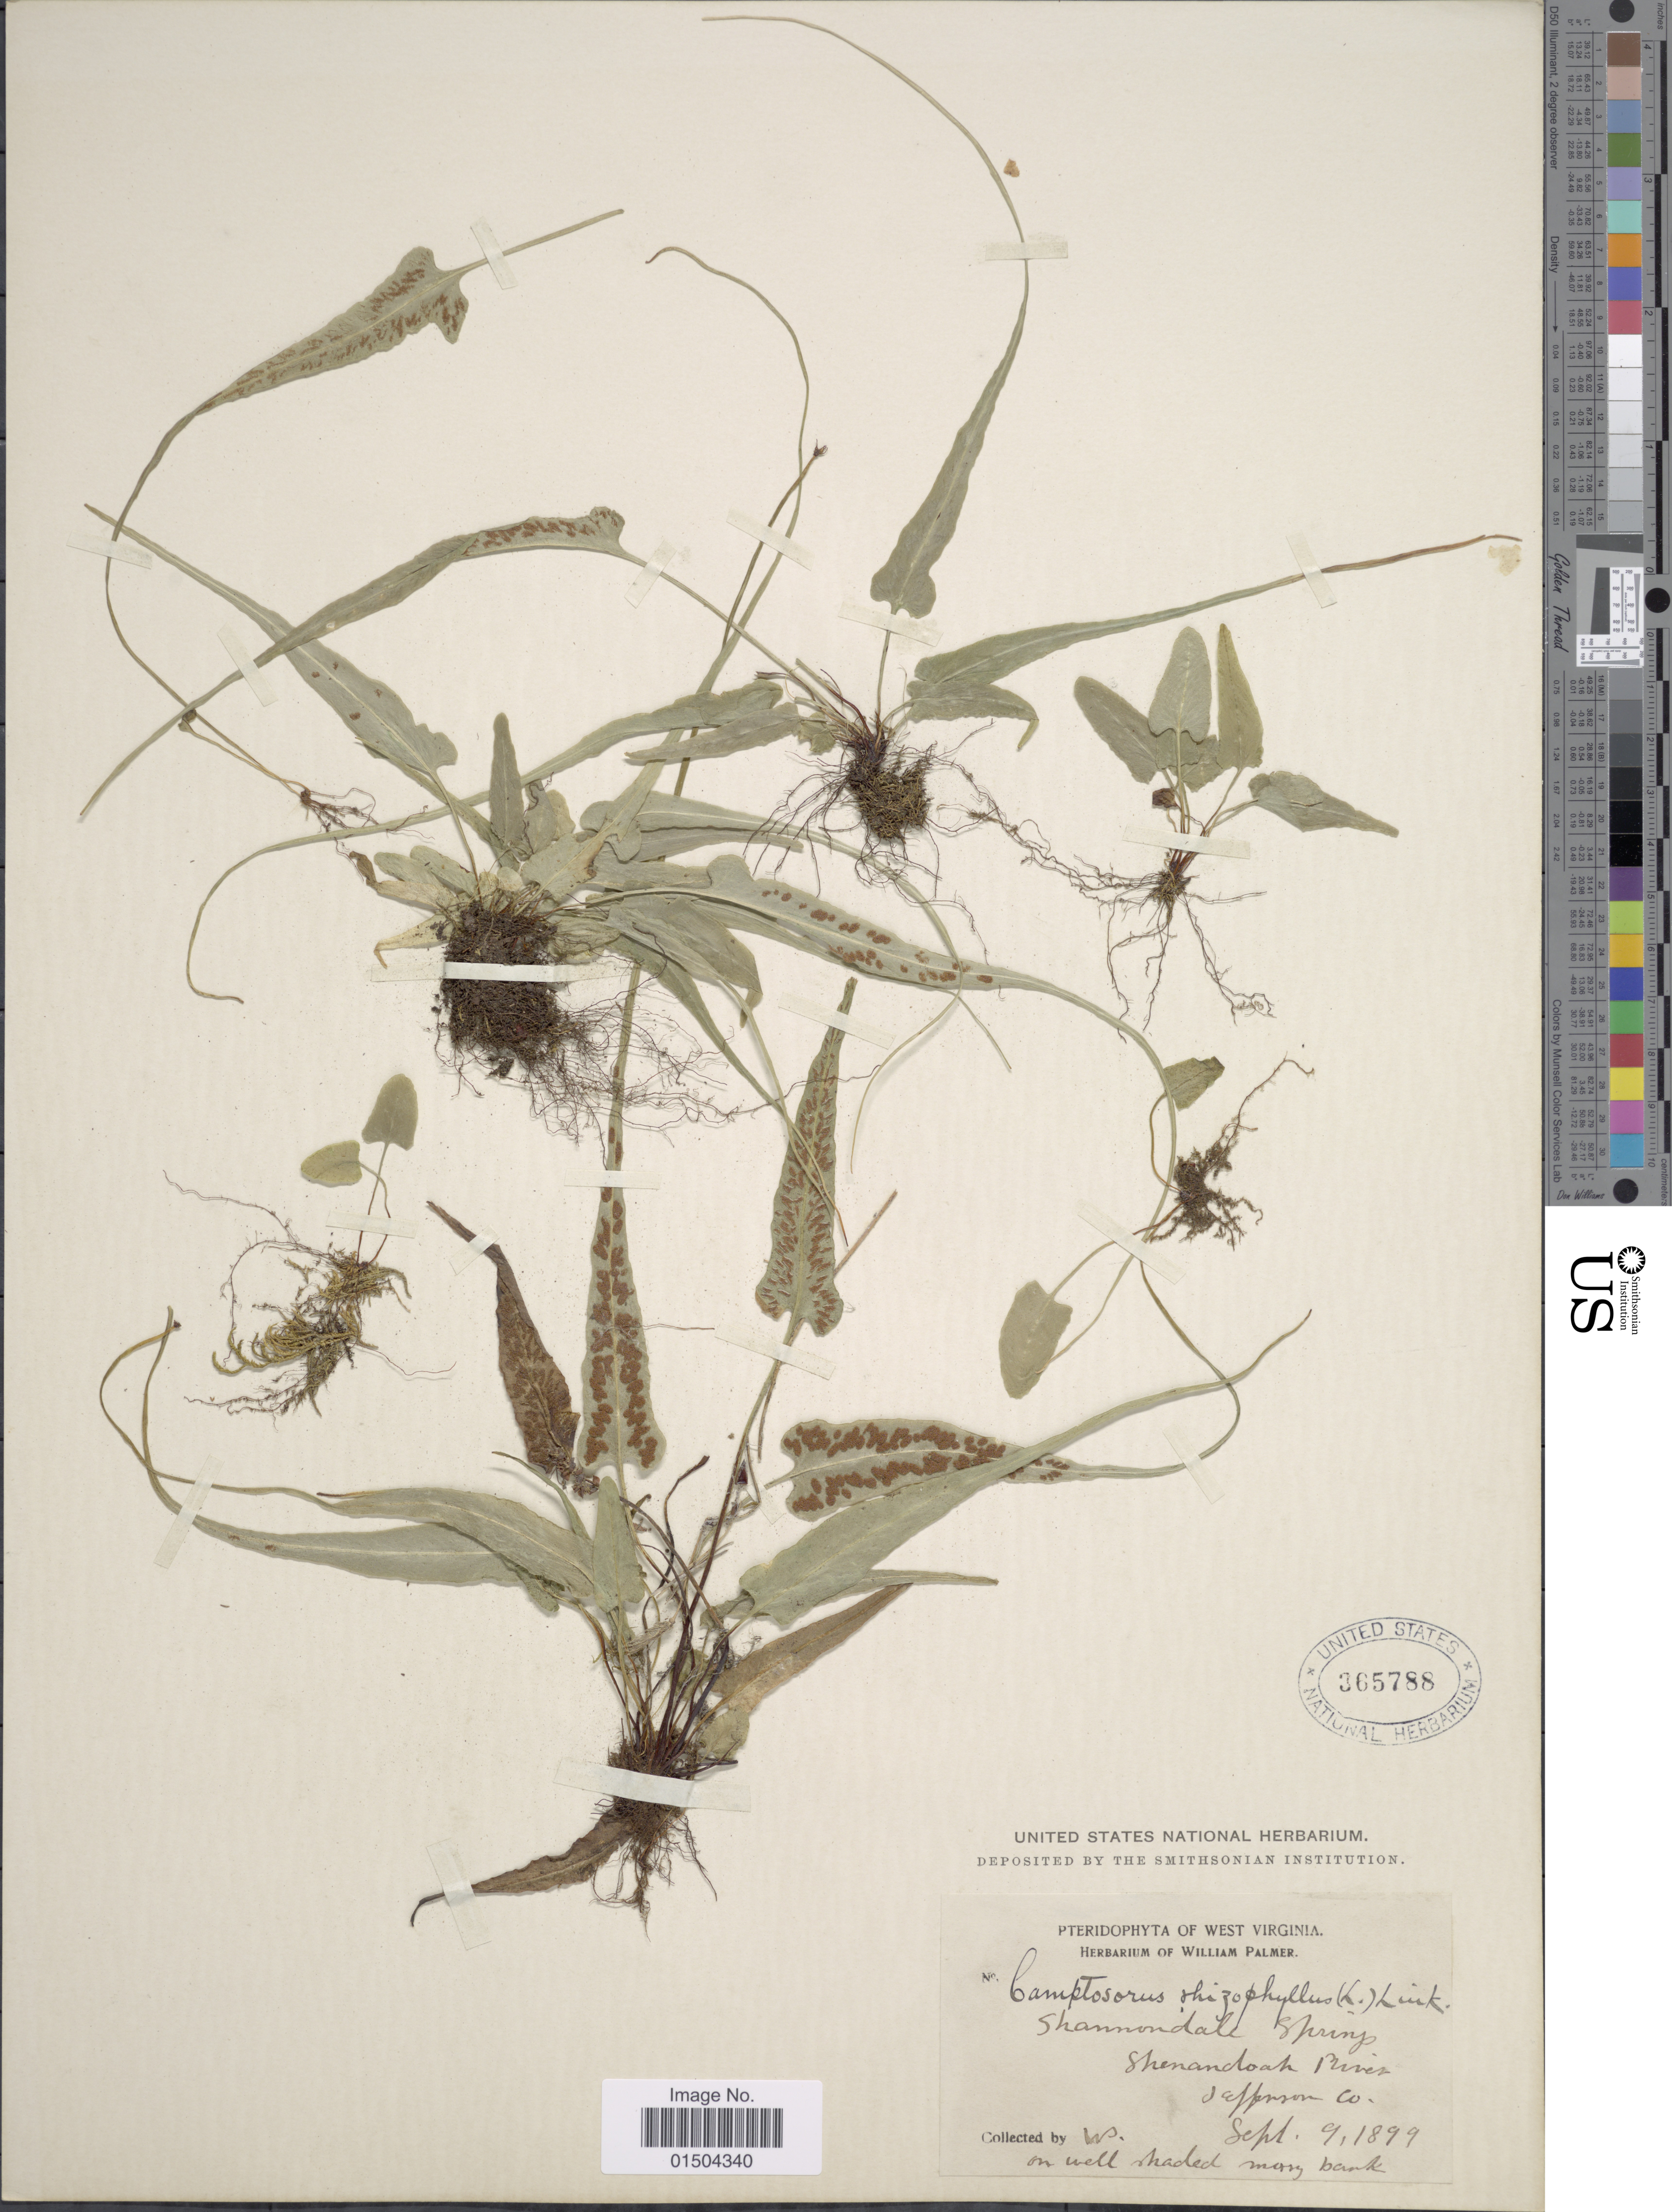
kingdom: Plantae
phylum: Tracheophyta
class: Polypodiopsida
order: Polypodiales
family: Aspleniaceae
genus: Asplenium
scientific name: Asplenium rhizophyllum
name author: L.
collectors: W. Palmer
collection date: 1899-09-09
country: United States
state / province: West Virginia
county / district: Jefferson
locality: Shannondale Springs, Shenandoah River, Jefferson Co.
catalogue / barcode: US 365788